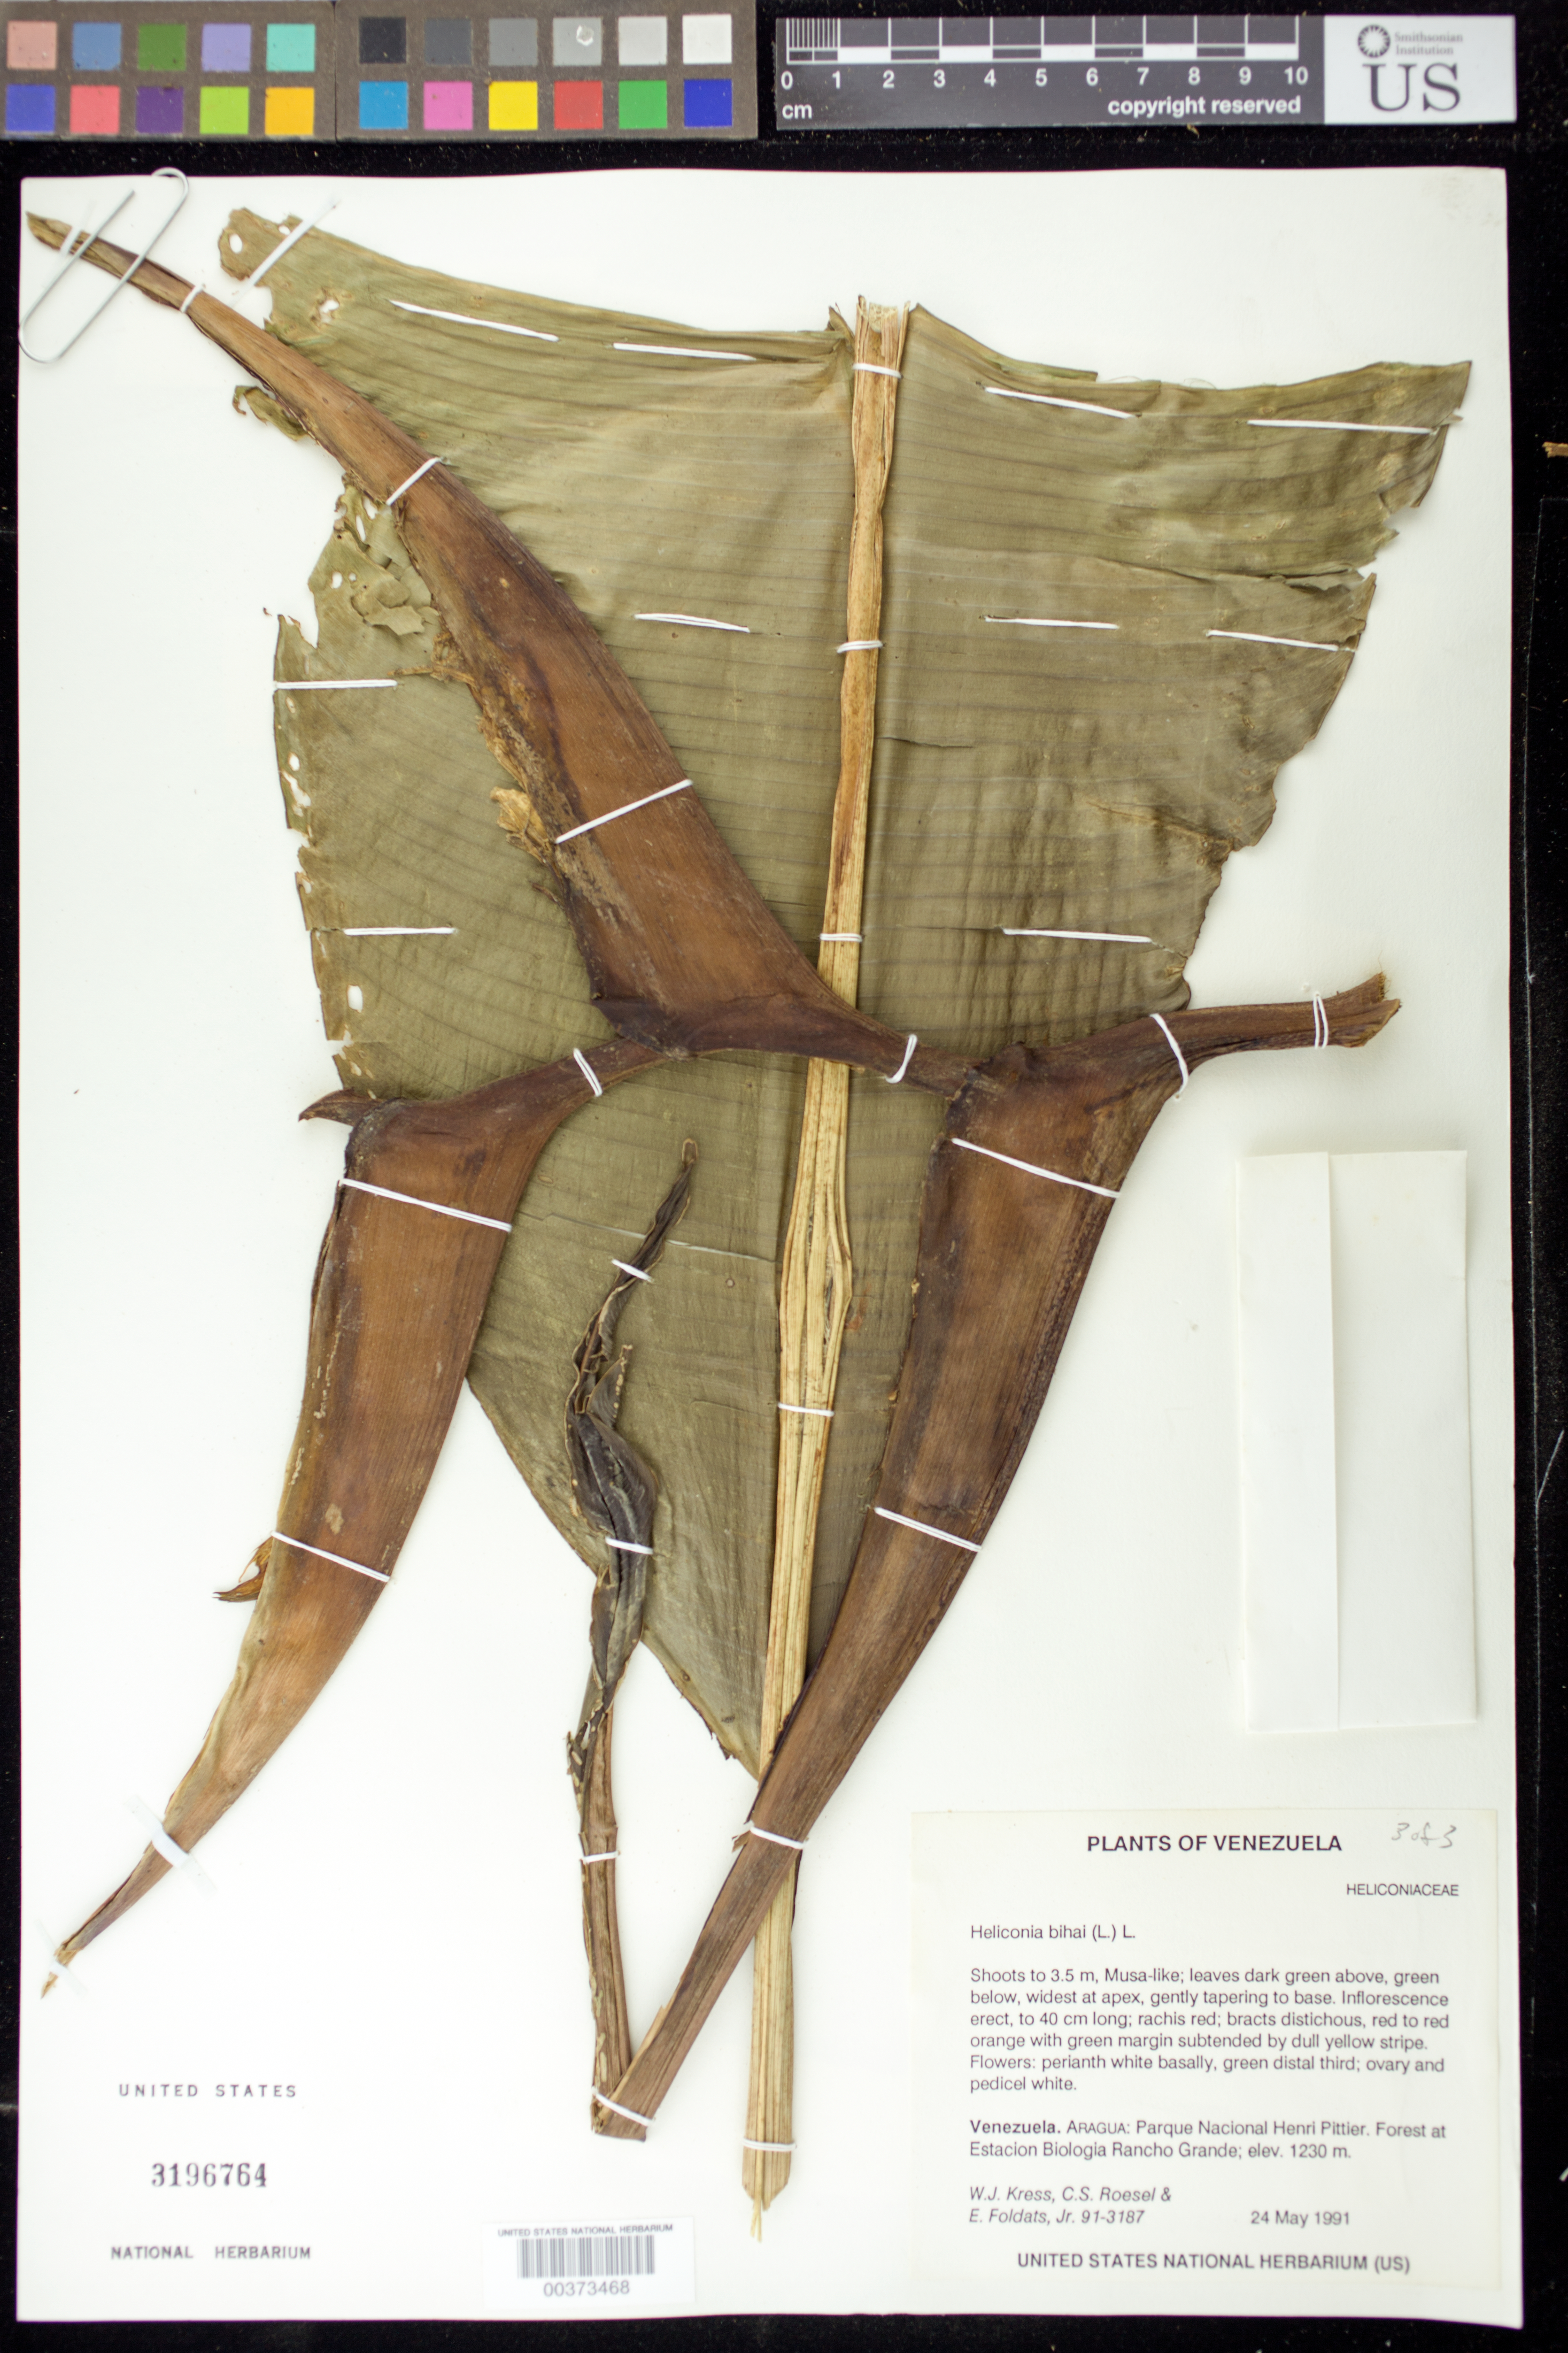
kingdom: Plantae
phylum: Tracheophyta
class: Liliopsida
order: Zingiberales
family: Heliconiaceae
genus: Heliconia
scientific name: Heliconia bihai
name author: (L.) L.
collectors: W. J. Kress, C. S. Roesel & E. Foldats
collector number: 91-3187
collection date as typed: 24 May 1991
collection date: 1991-05-24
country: Venezuela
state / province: Aragua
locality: Parque nacional henri pittier; forest at estacion biologia rancho grande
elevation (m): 1230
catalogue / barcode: US 3196764